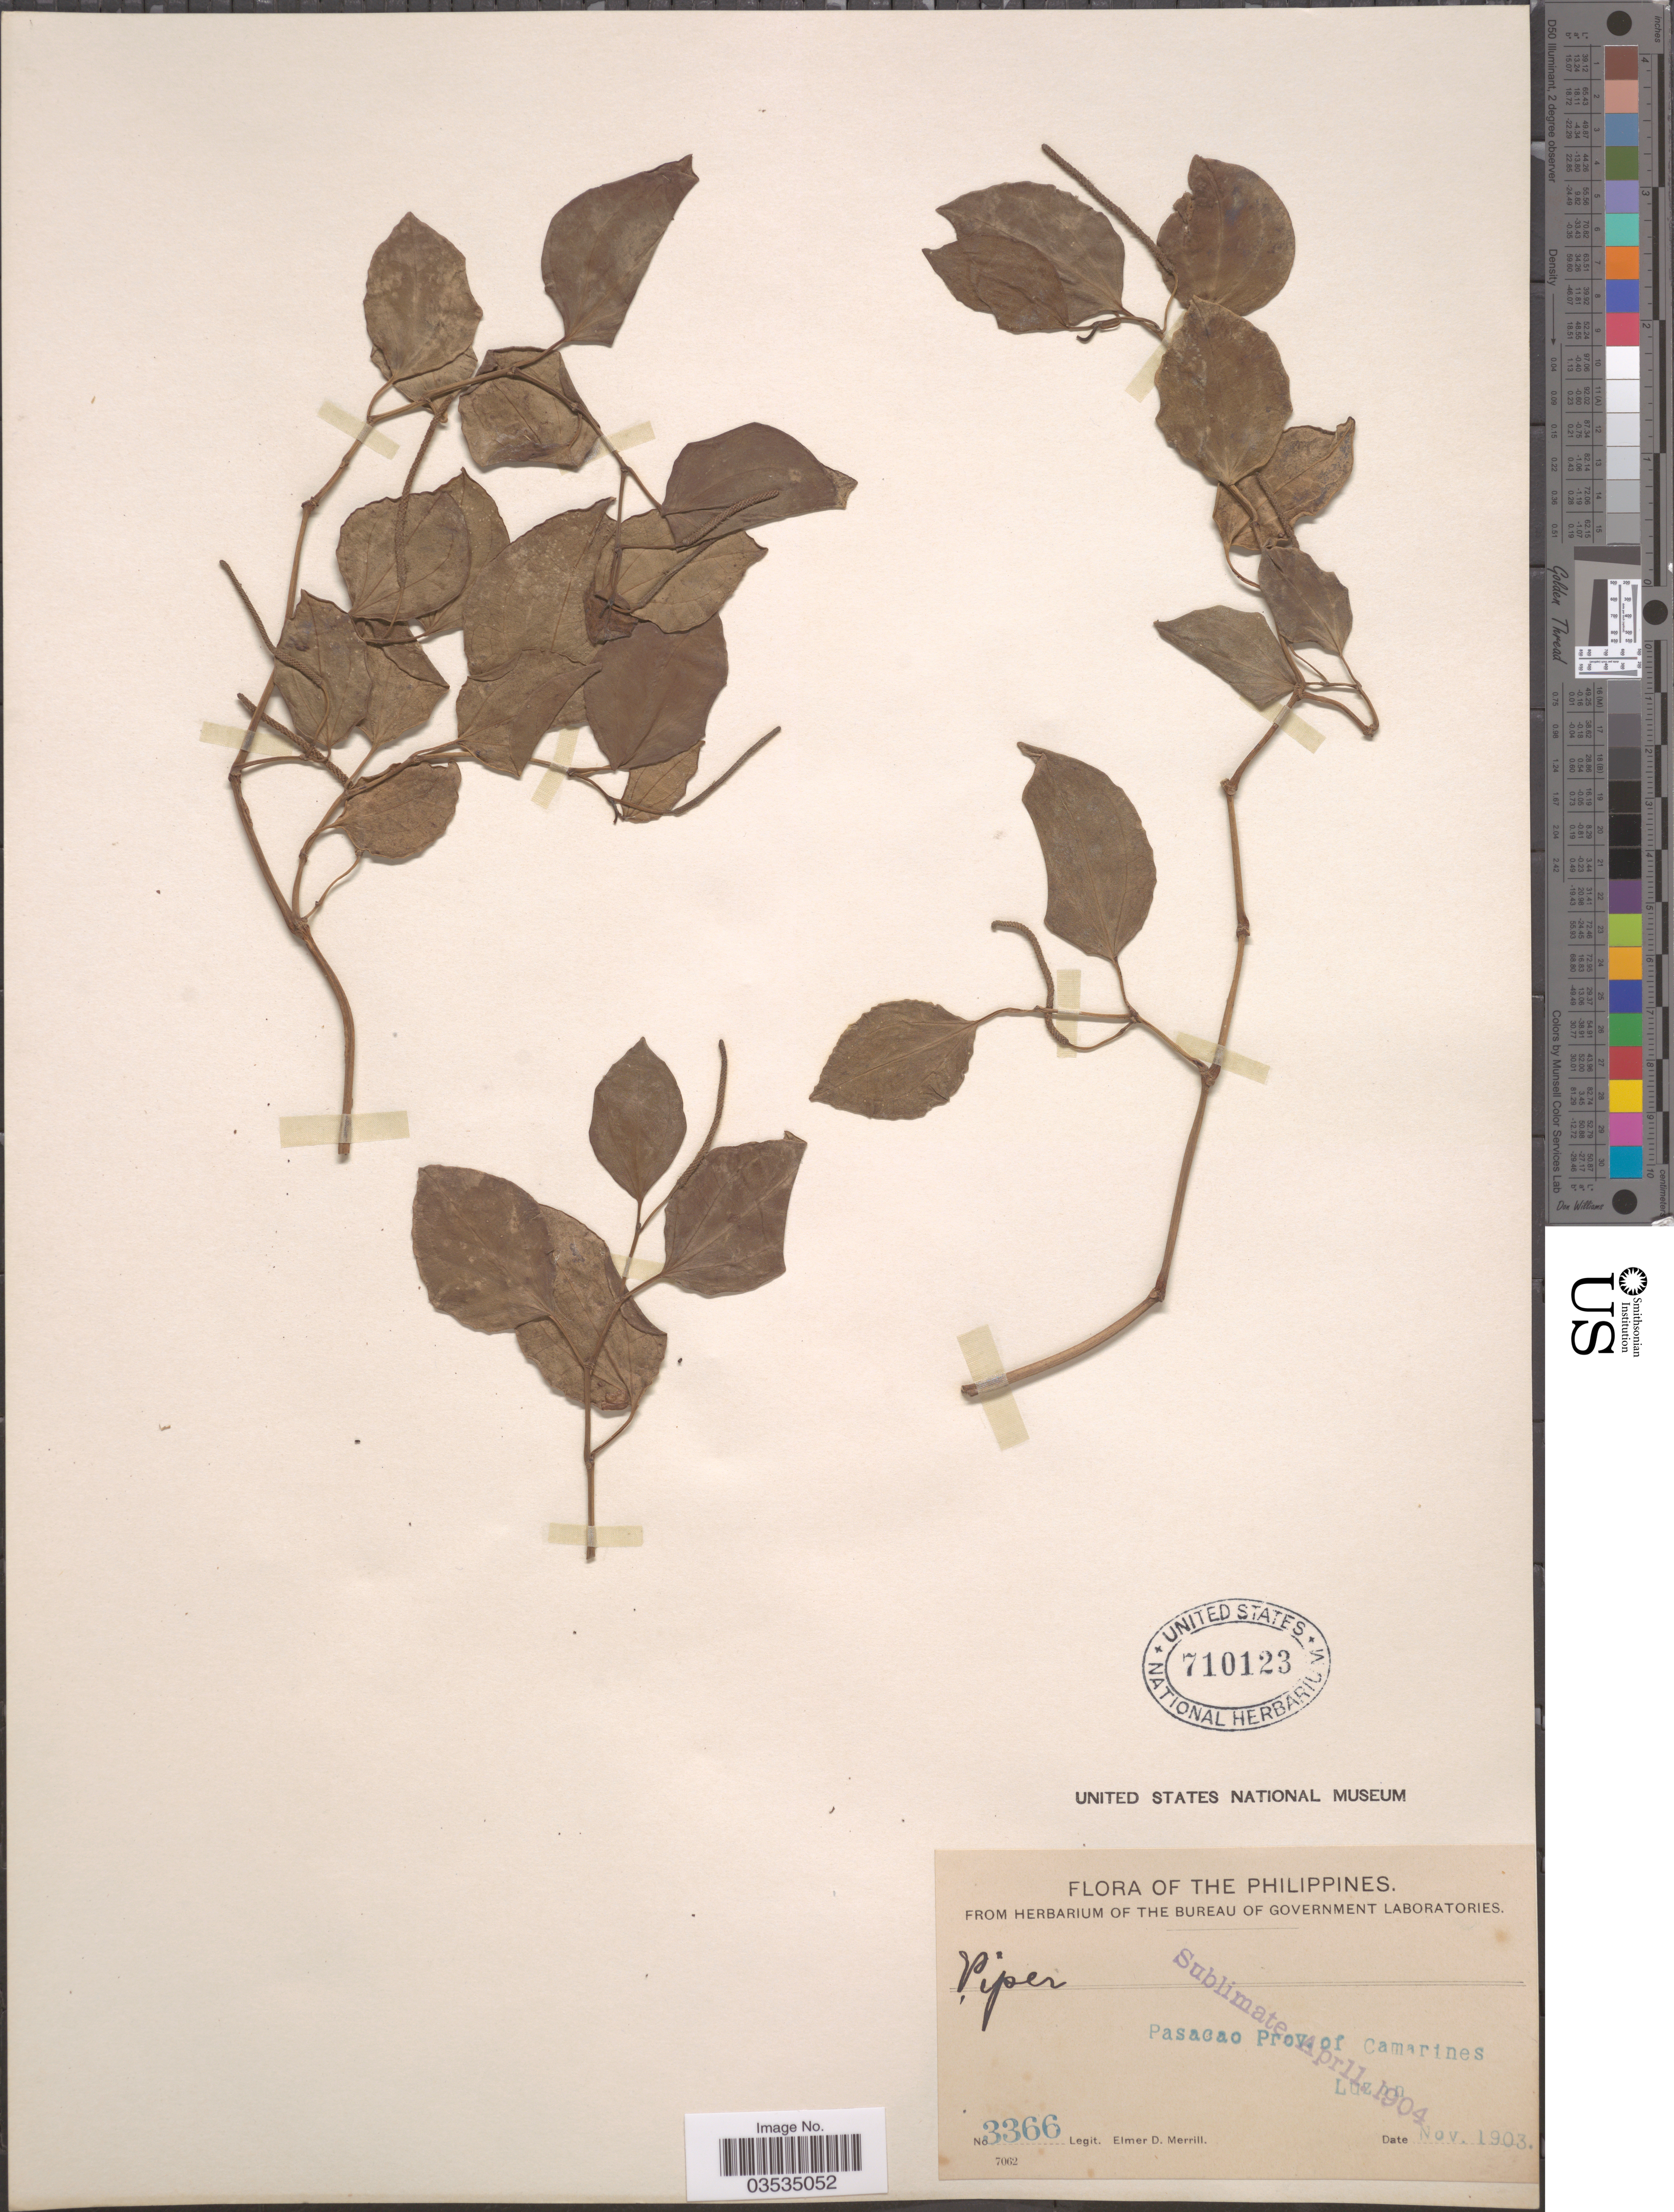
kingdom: Plantae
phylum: Tracheophyta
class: Magnoliopsida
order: Piperales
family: Piperaceae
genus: Piper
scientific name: Piper sp.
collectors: E. D. Merrill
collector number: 3366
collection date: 1903-11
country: Philippines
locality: Pasacao Prov. of Camarines, Luzon.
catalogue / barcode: US 710123